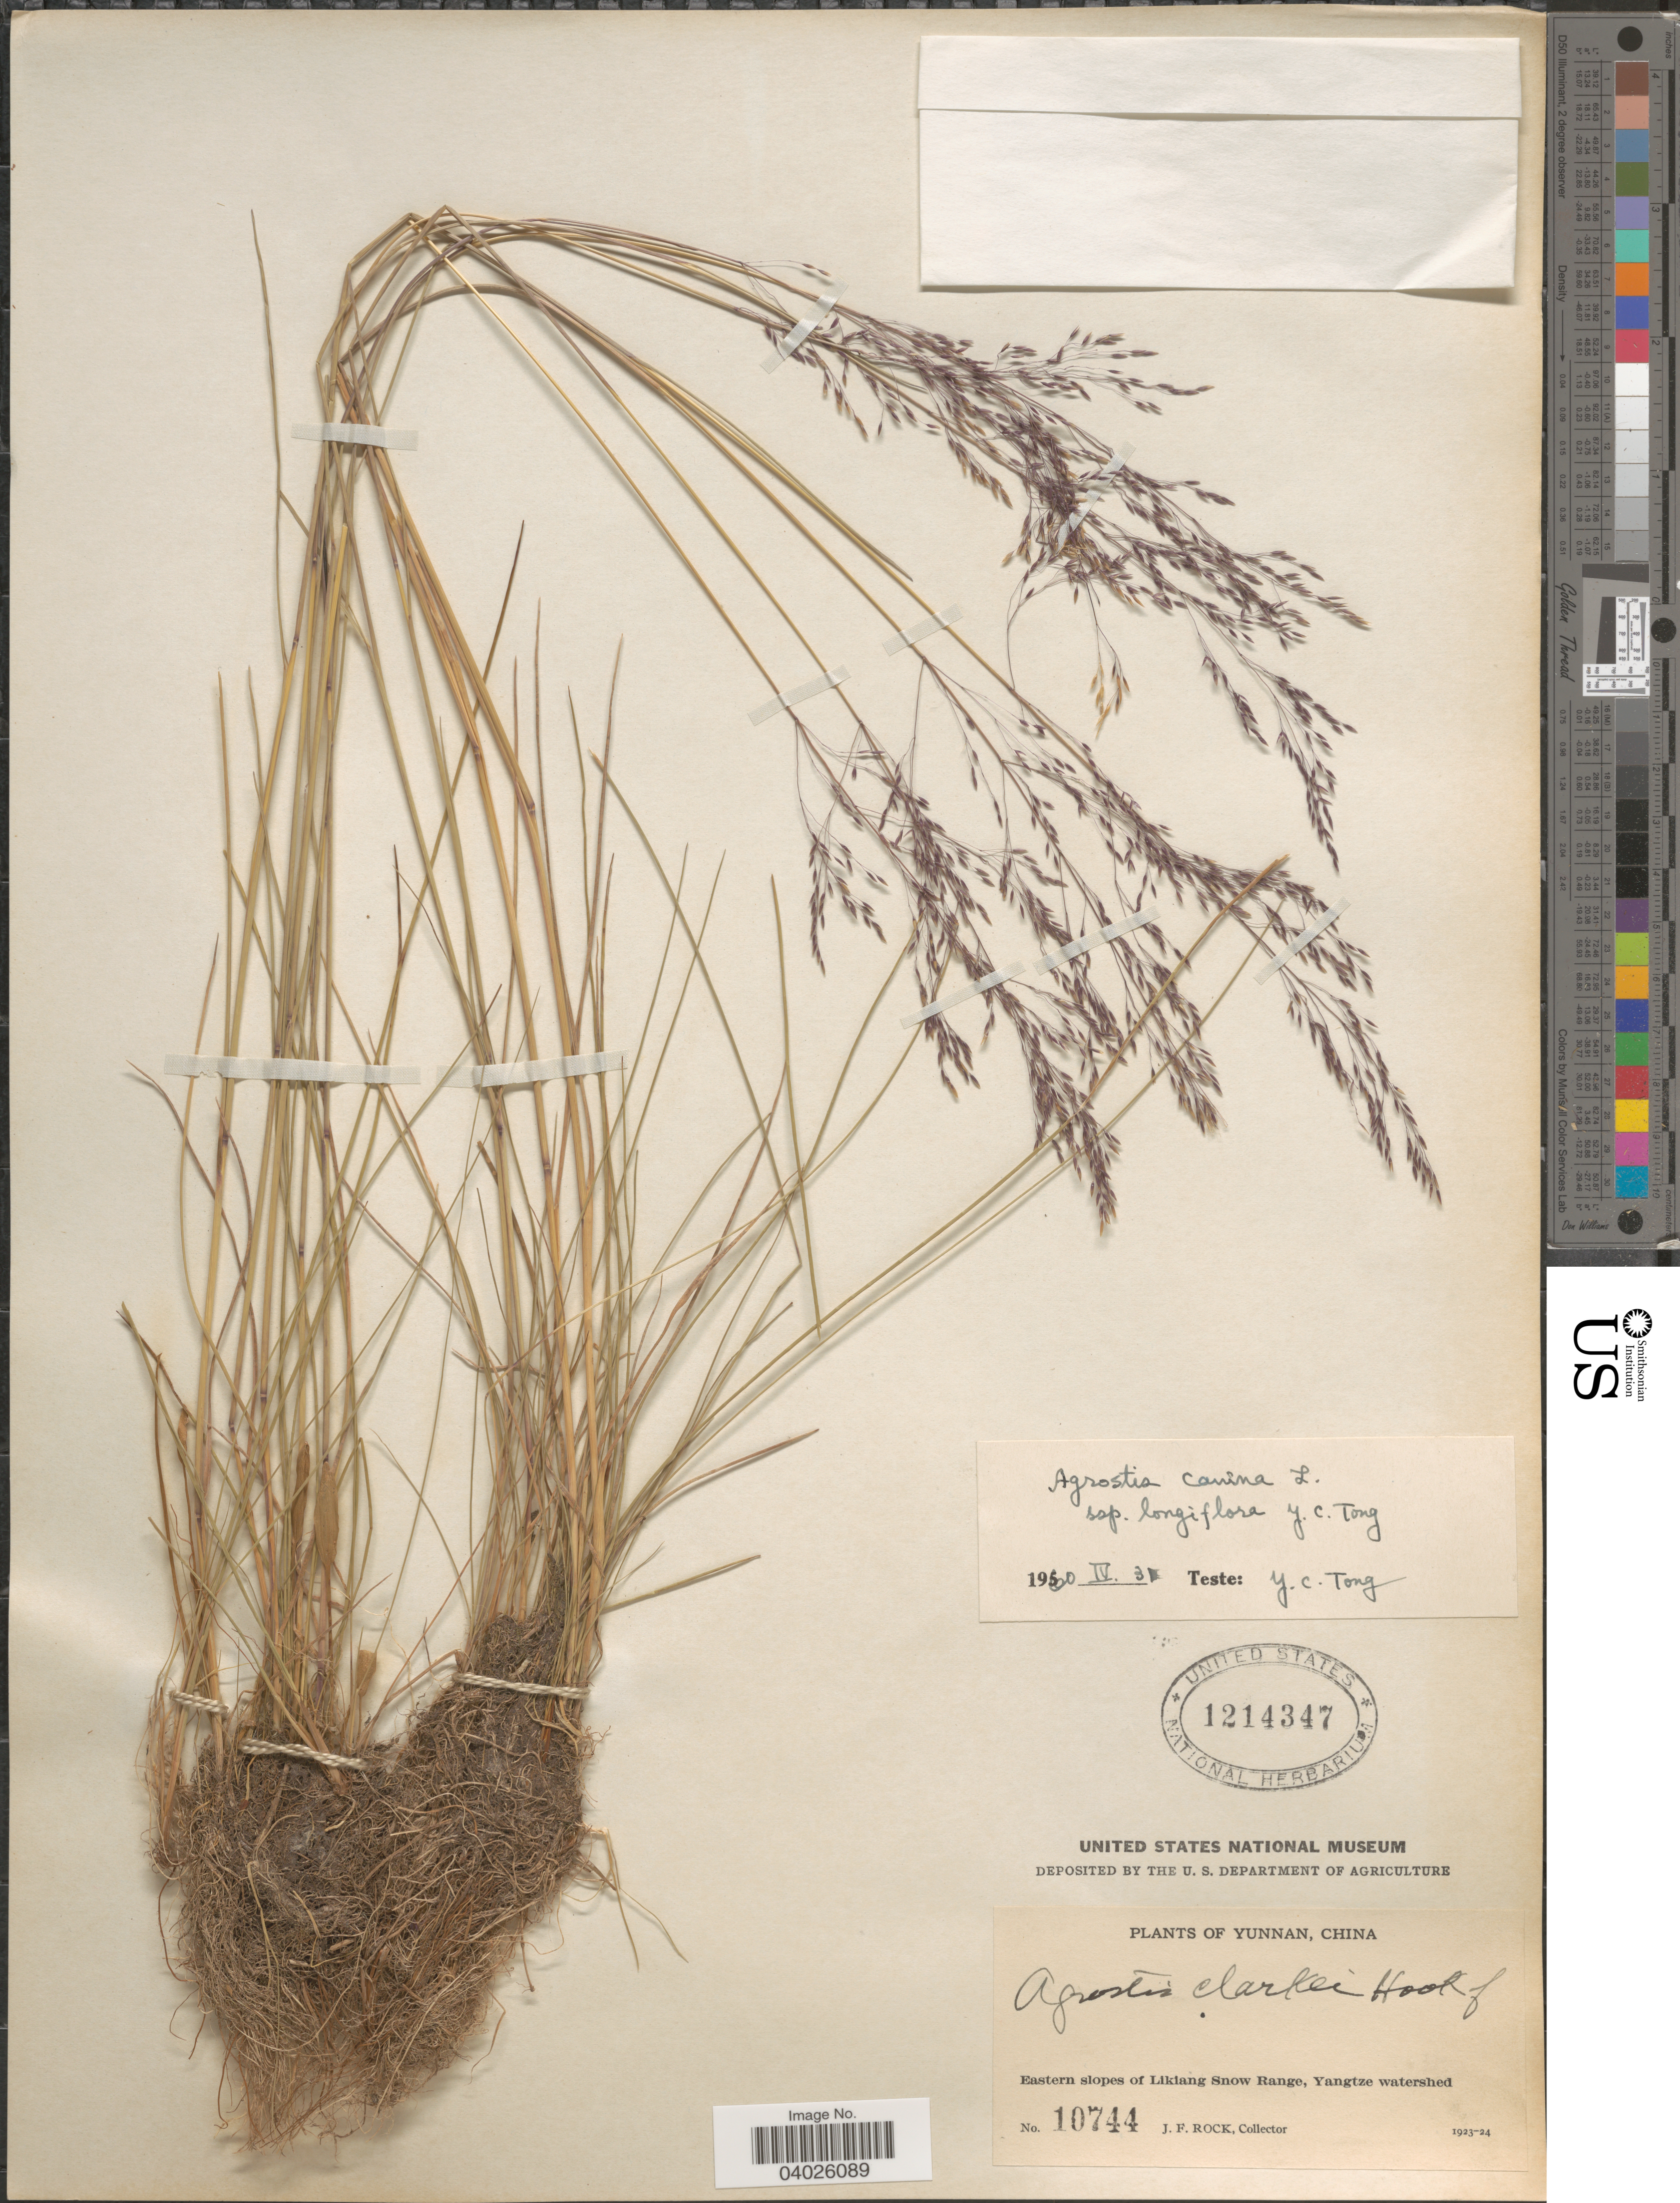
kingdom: Plantae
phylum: Tracheophyta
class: Liliopsida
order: Poales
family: Poaceae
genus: Agrostis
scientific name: Agrostis canina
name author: L.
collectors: J. Rock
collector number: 10744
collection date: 1923/1924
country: China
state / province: Yunnan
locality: Eastern slopes of Likiang Snow Range, Yangtze watershed.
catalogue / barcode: US 1214347